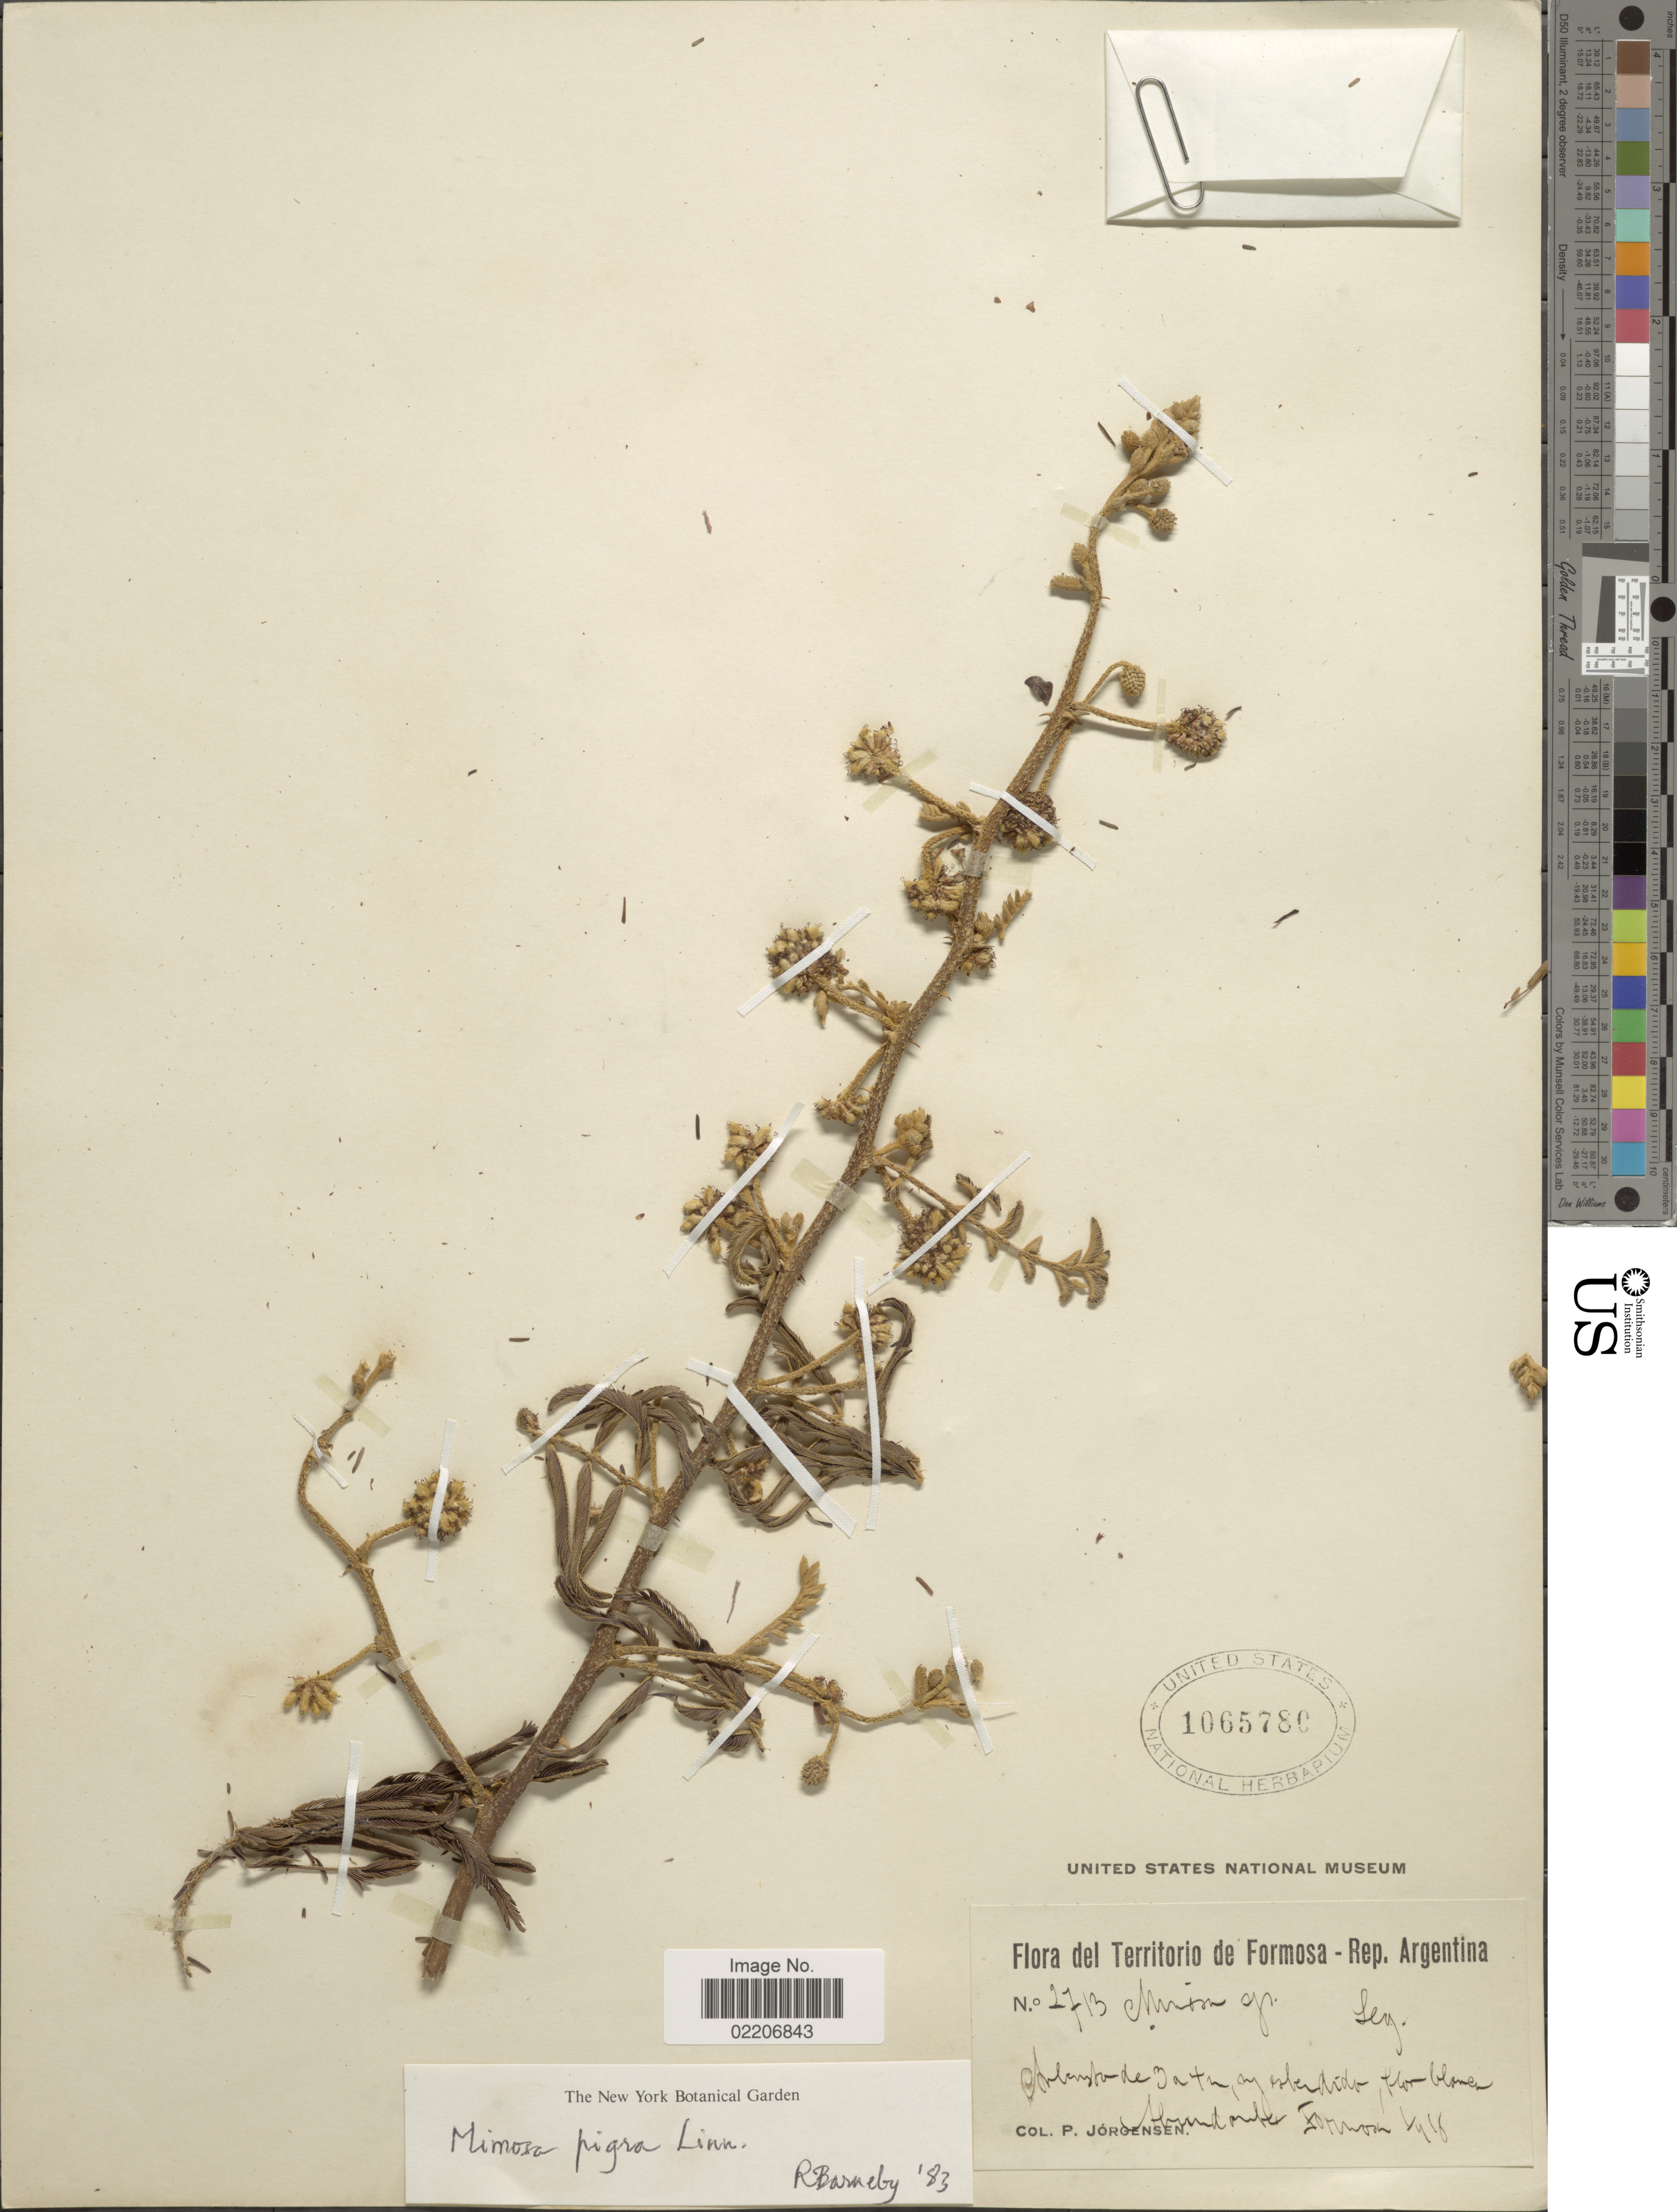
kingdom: Plantae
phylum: Tracheophyta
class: Magnoliopsida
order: Fabales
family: Fabaceae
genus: Mimosa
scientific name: Mimosa pigra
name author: L.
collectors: P. Jörgensen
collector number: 2713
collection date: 1918-01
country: Argentina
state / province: Formosa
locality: Rep. Argentina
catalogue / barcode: US 1065780